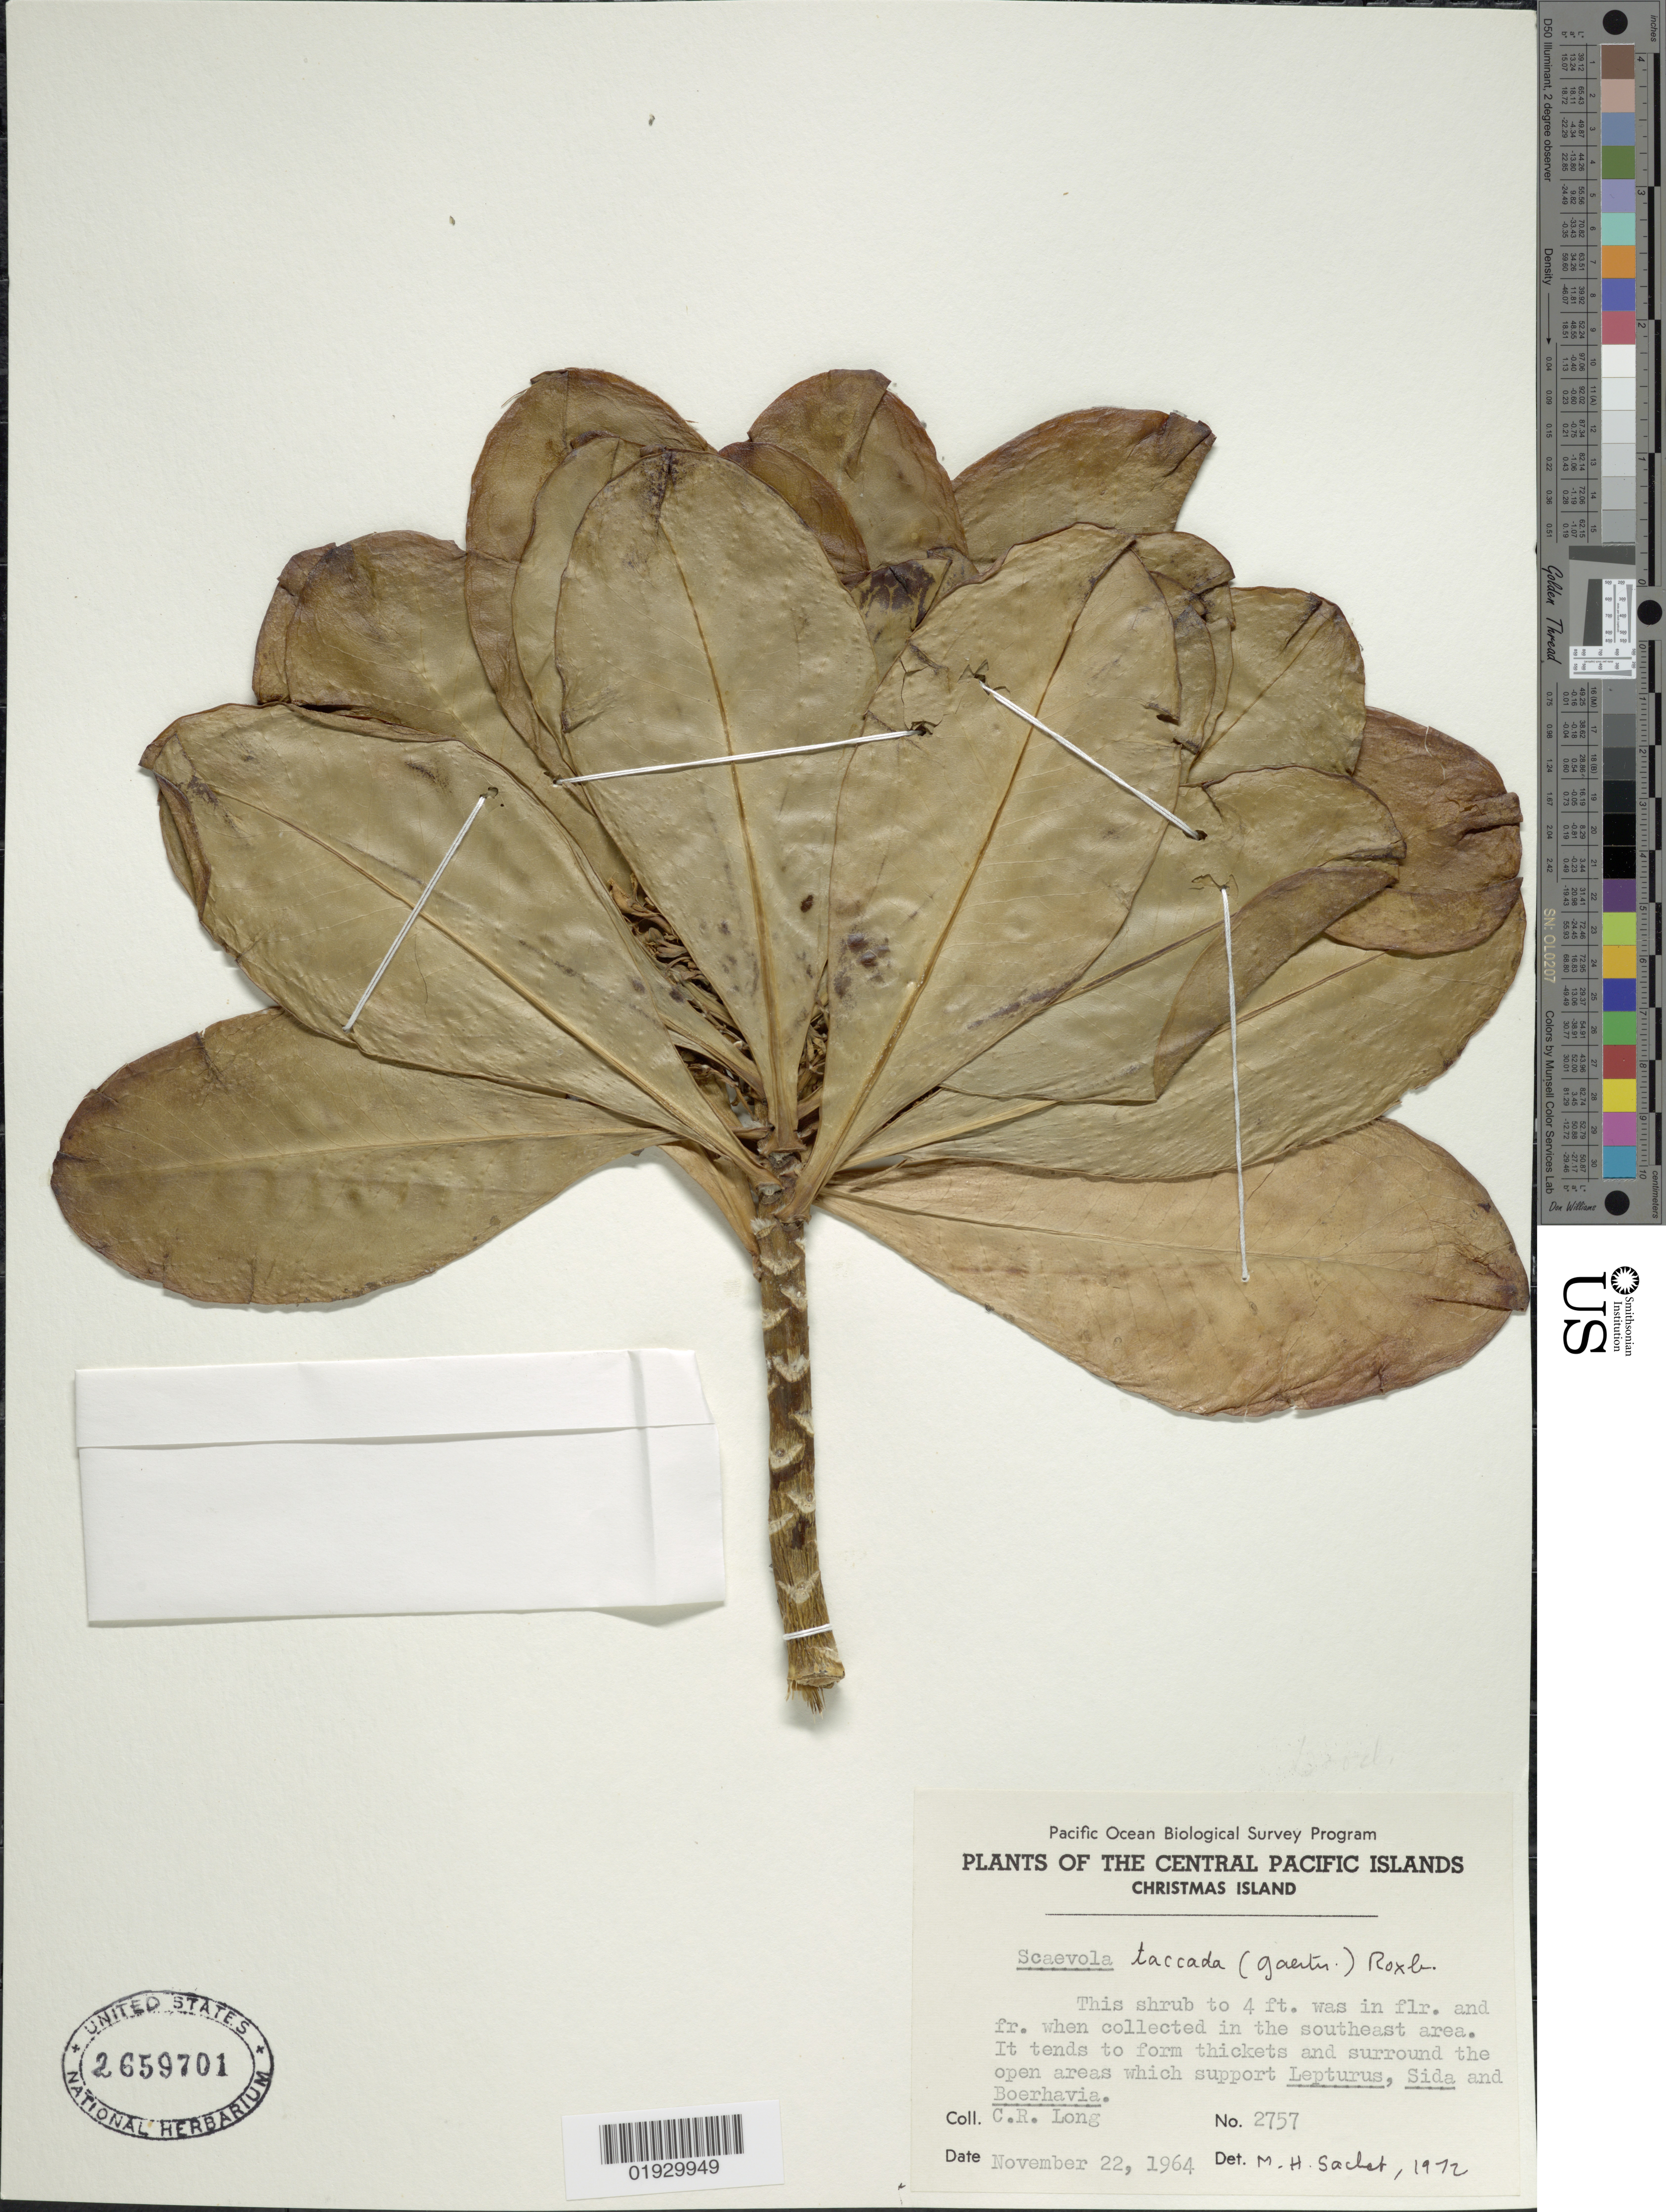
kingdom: Plantae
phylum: Tracheophyta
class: Magnoliopsida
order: Asterales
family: Goodeniaceae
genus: Scaevola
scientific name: Scaevola taccada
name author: (Gaertn.) Roxb.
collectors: C. R. Long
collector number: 2757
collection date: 1964-11-22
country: Australia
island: Christmas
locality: Central Pacific Islands. Christmas Island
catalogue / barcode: US 2659701